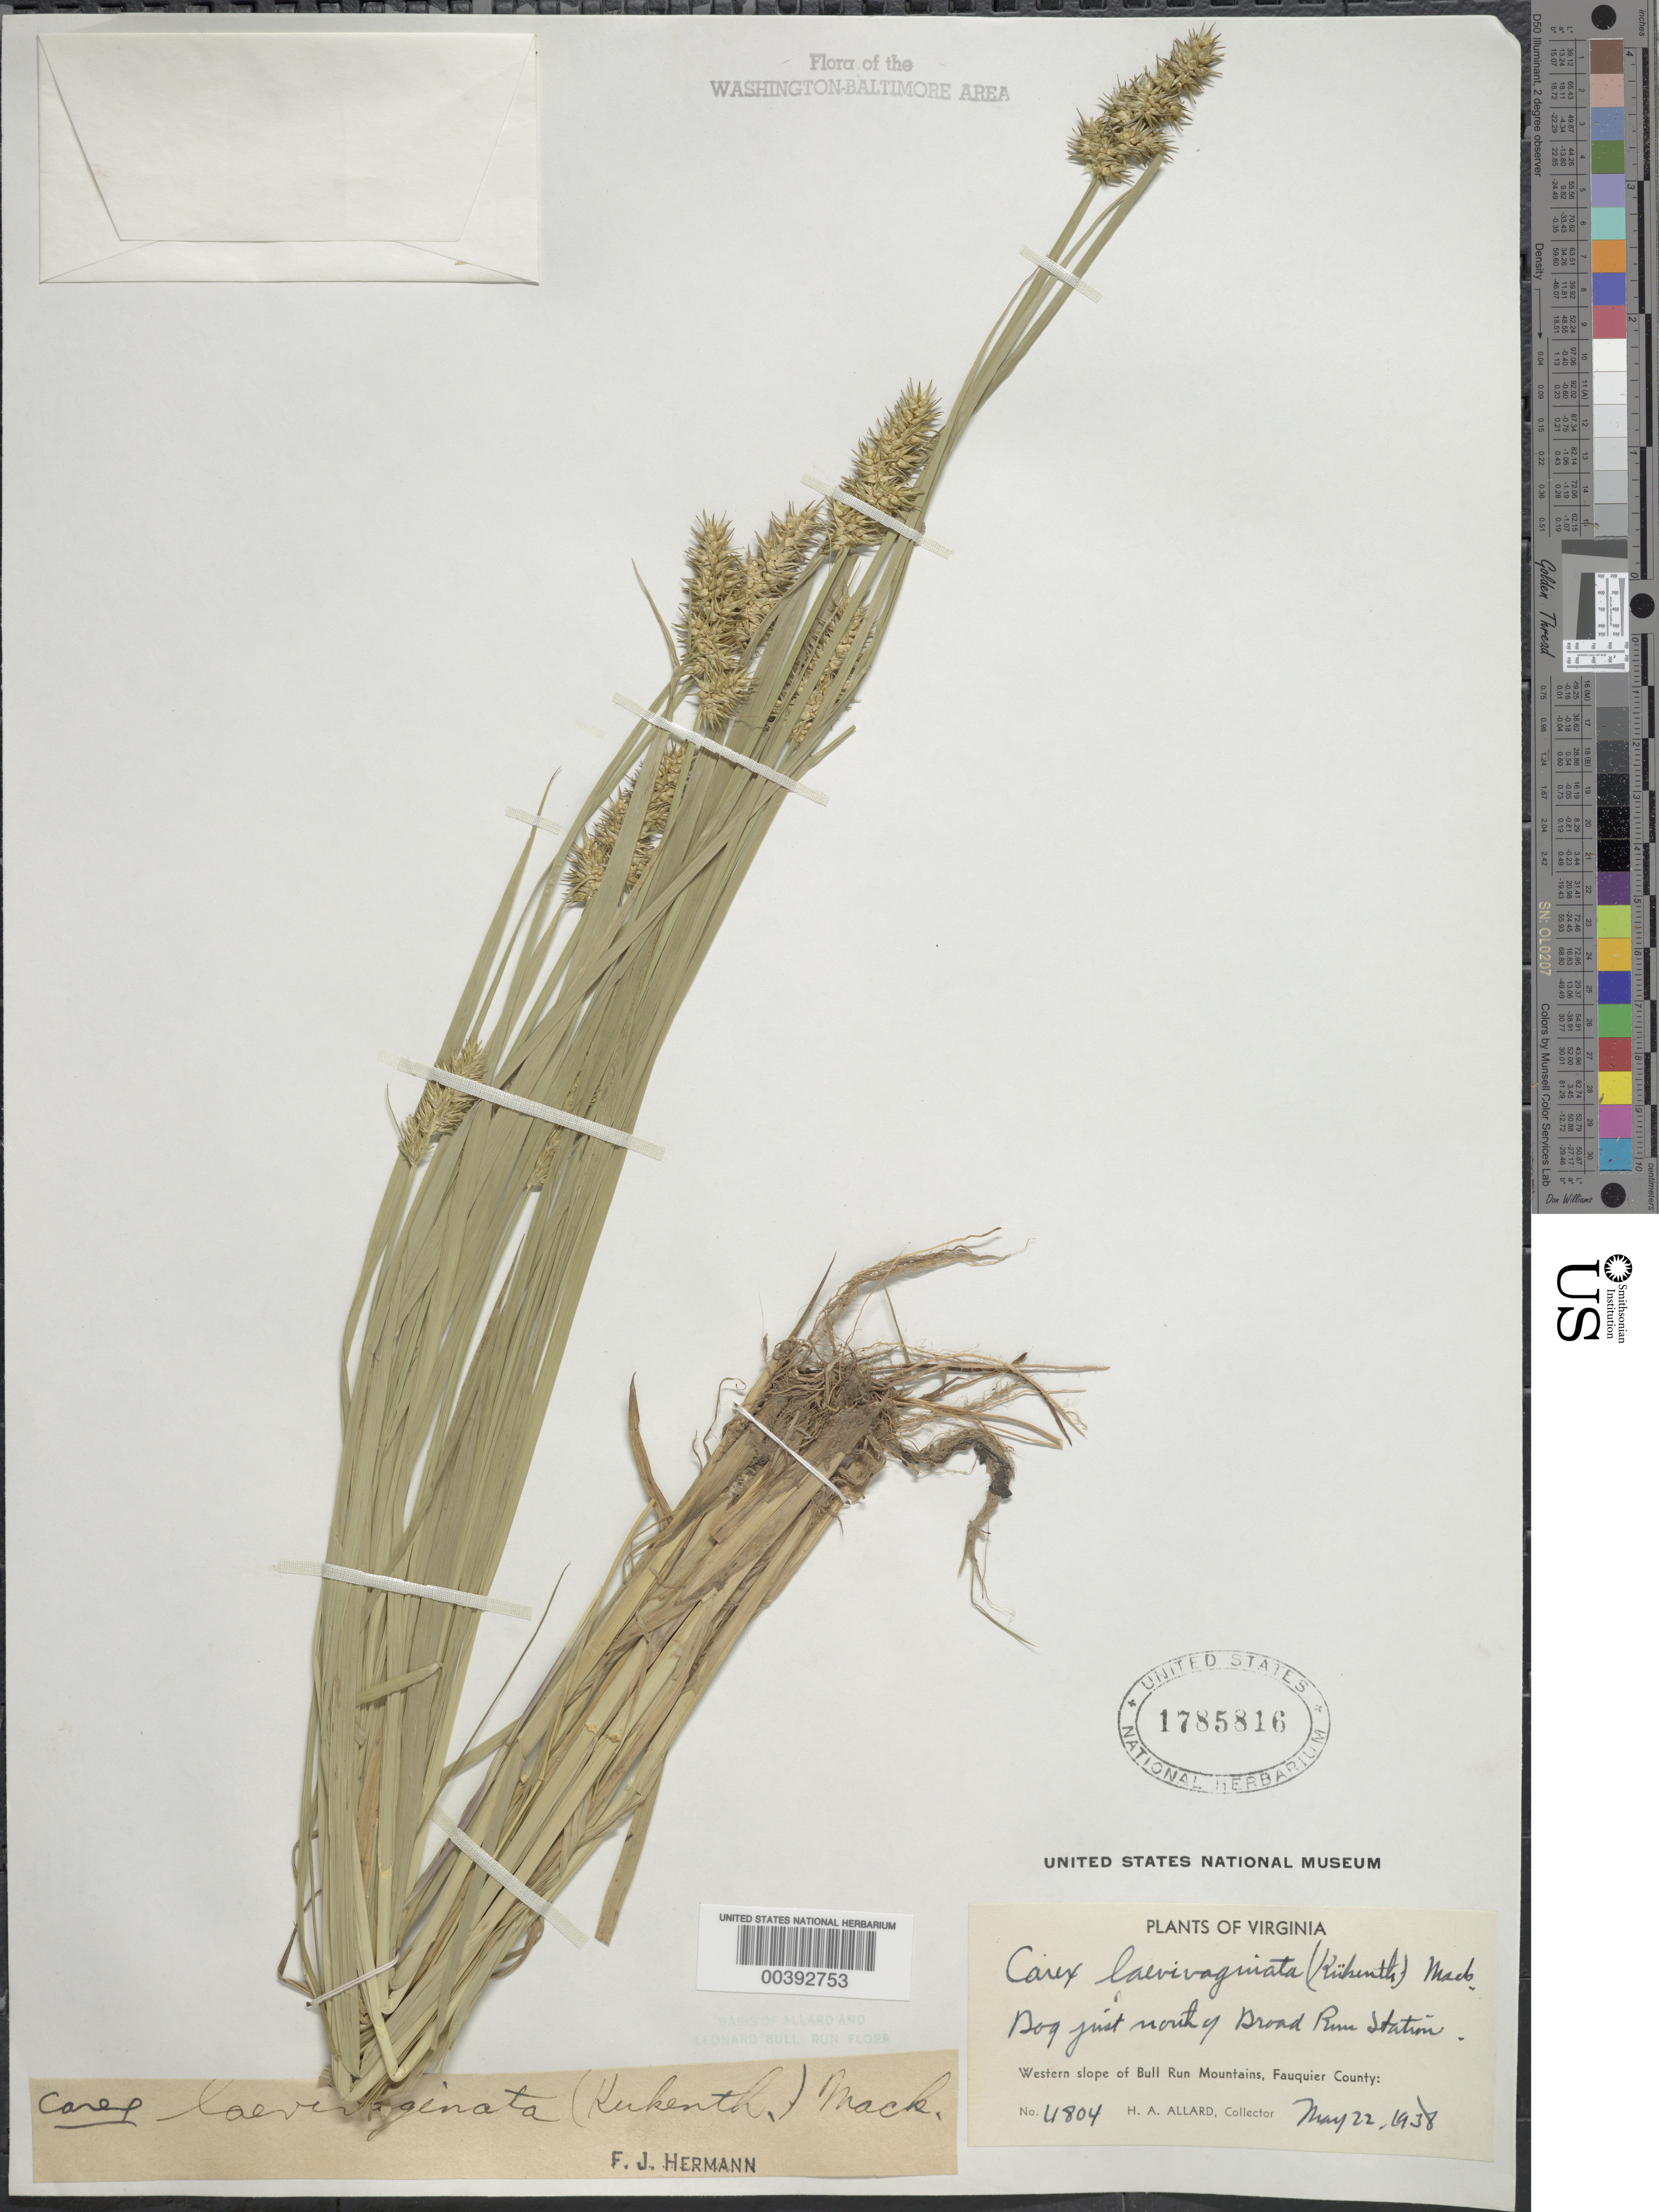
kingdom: Plantae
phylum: Tracheophyta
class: Liliopsida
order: Poales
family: Cyperaceae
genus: Carex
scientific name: Carex laevivaginata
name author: (Kük.) Mack.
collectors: H. A. Allard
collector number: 4804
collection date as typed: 22 May 1938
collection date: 1938-05-22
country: United States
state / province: Virginia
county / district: Fauquier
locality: North of Broad Run Station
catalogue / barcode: US 1785816